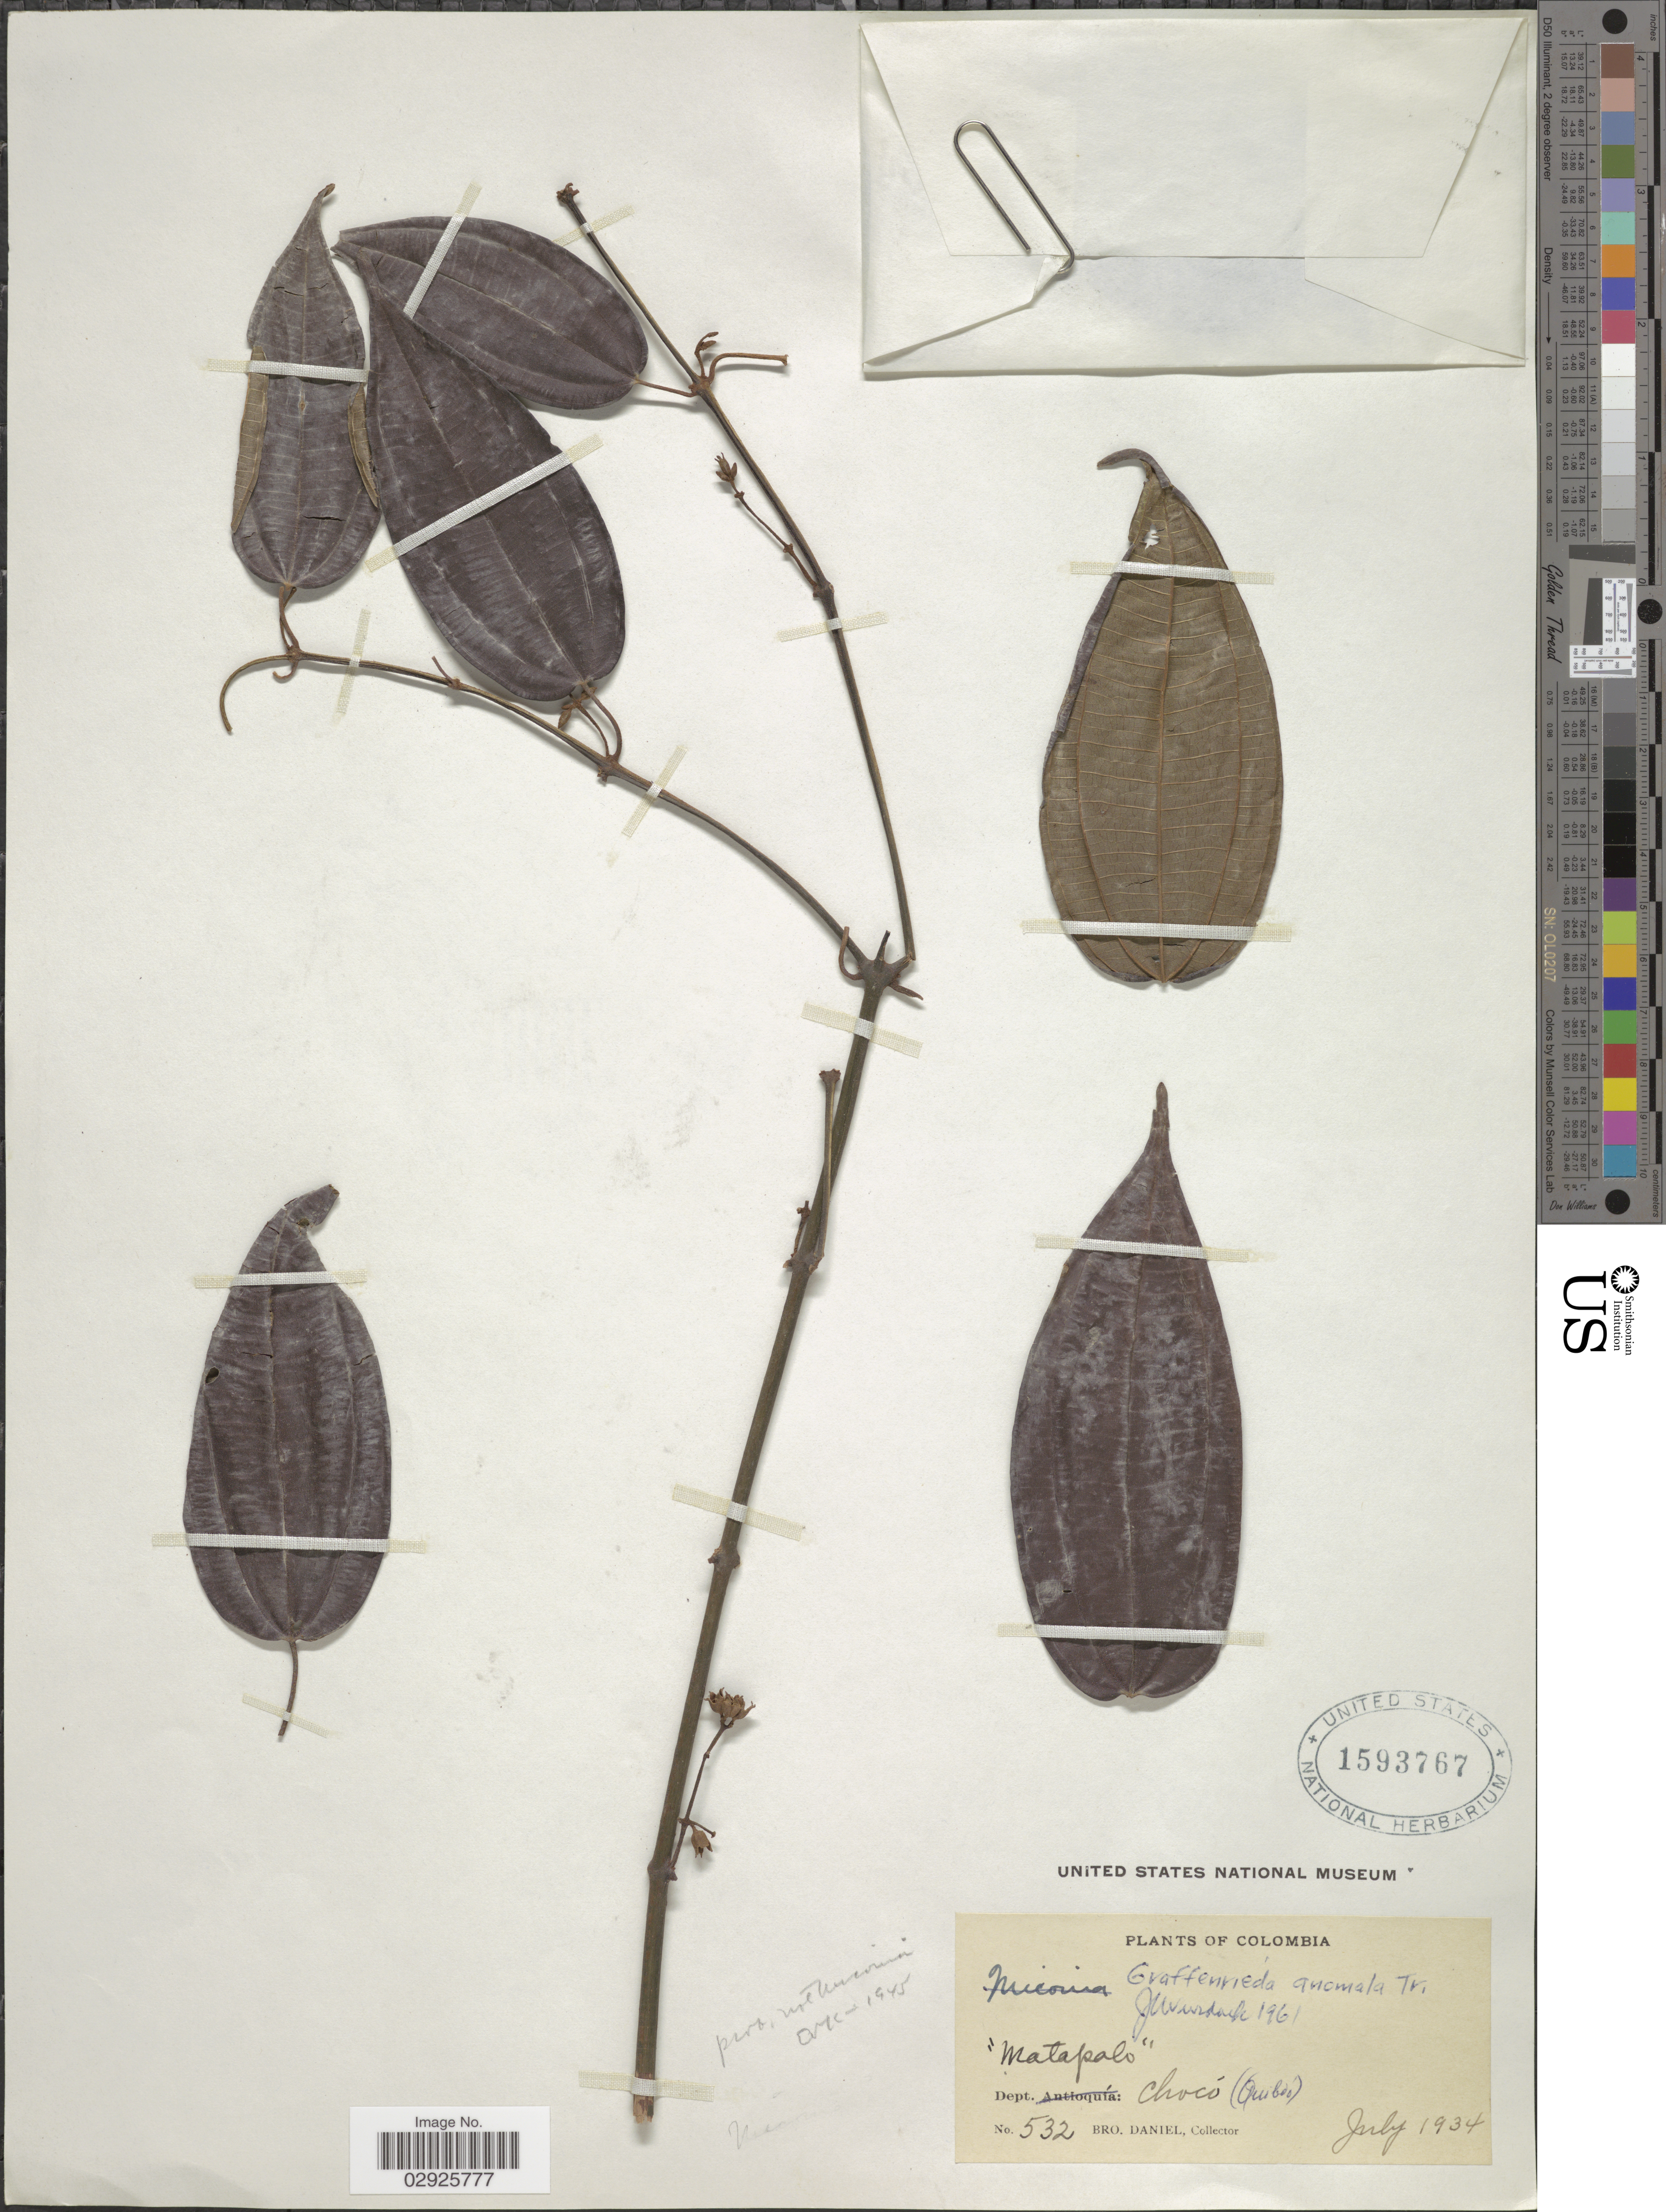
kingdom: Plantae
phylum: Tracheophyta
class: Magnoliopsida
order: Myrtales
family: Melastomataceae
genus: Graffenrieda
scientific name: Graffenrieda anomala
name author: Triana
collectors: Bro. Daniel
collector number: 532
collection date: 1934-07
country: Colombia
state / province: Chocó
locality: Dept. Chocó (Quibdó).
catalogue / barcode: US 1593767